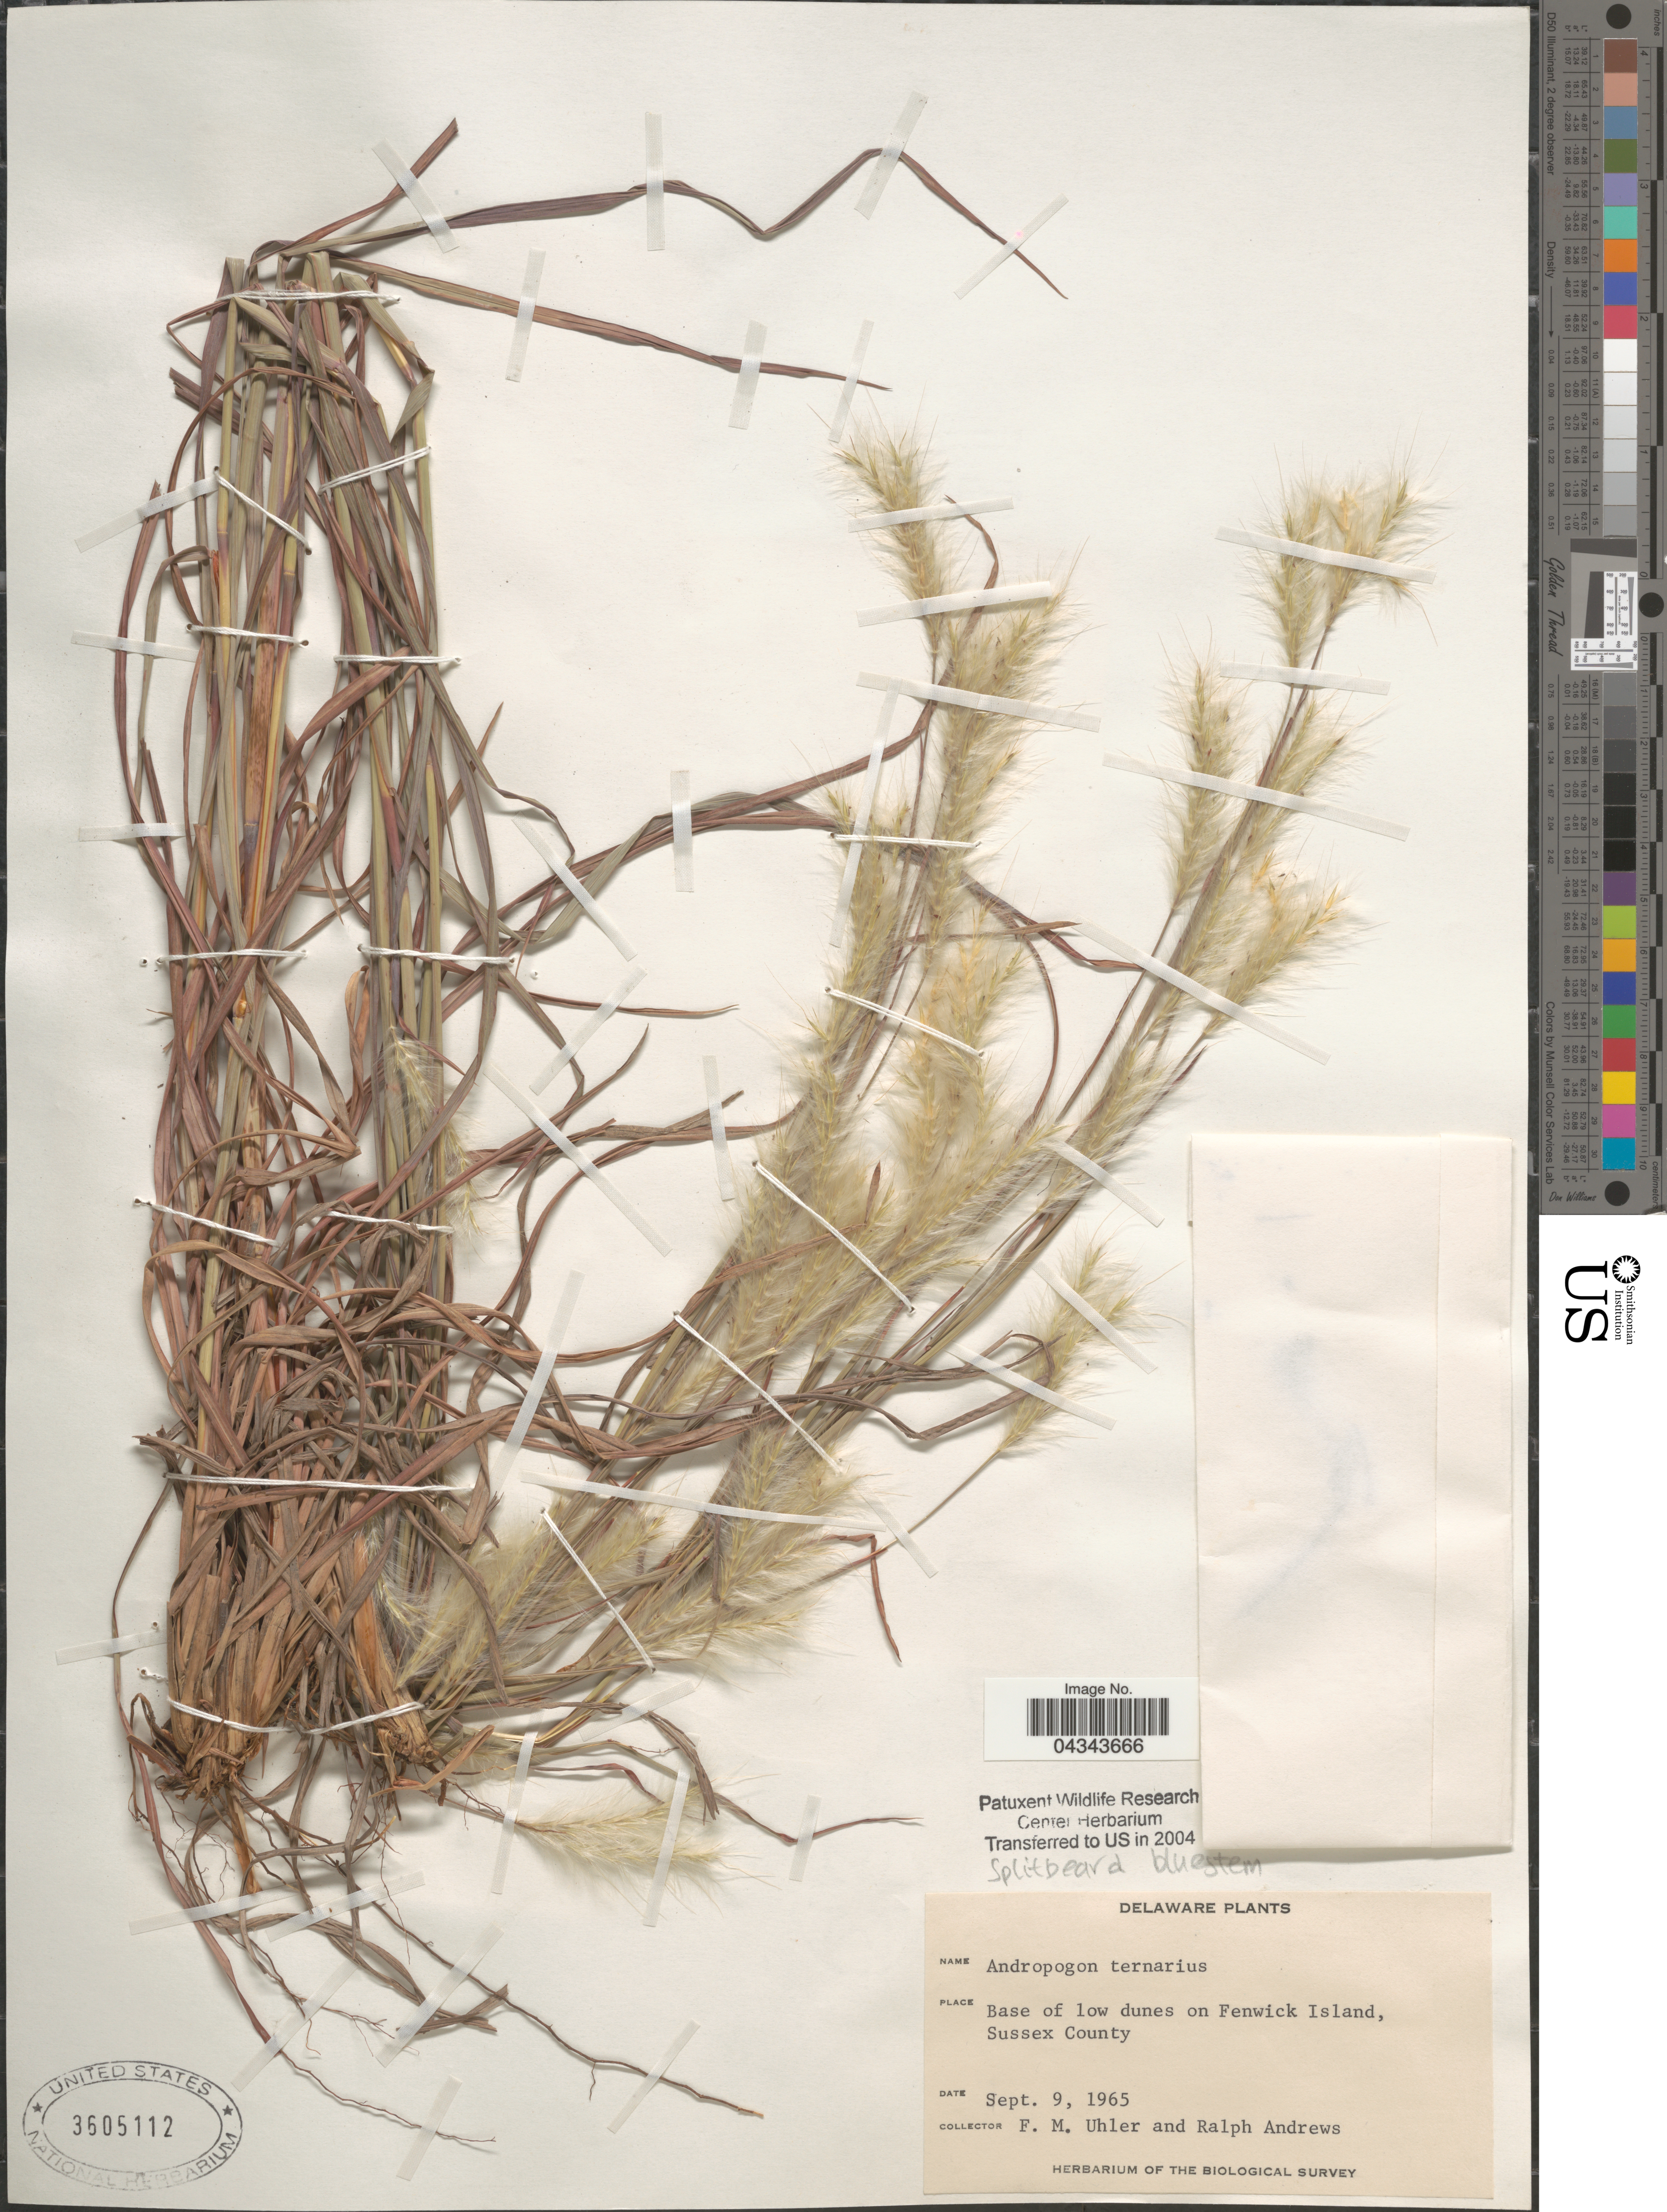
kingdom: Plantae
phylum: Tracheophyta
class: Liliopsida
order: Poales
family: Poaceae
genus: Andropogon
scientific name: Andropogon ternarius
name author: Michx.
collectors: F. M. Uhler & R. Andrews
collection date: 1965-09-09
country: United States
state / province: Delaware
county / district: Sussex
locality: Base of low dunes on Fenwick Island, Sussex County. The Biological Survey.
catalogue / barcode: US 3605112